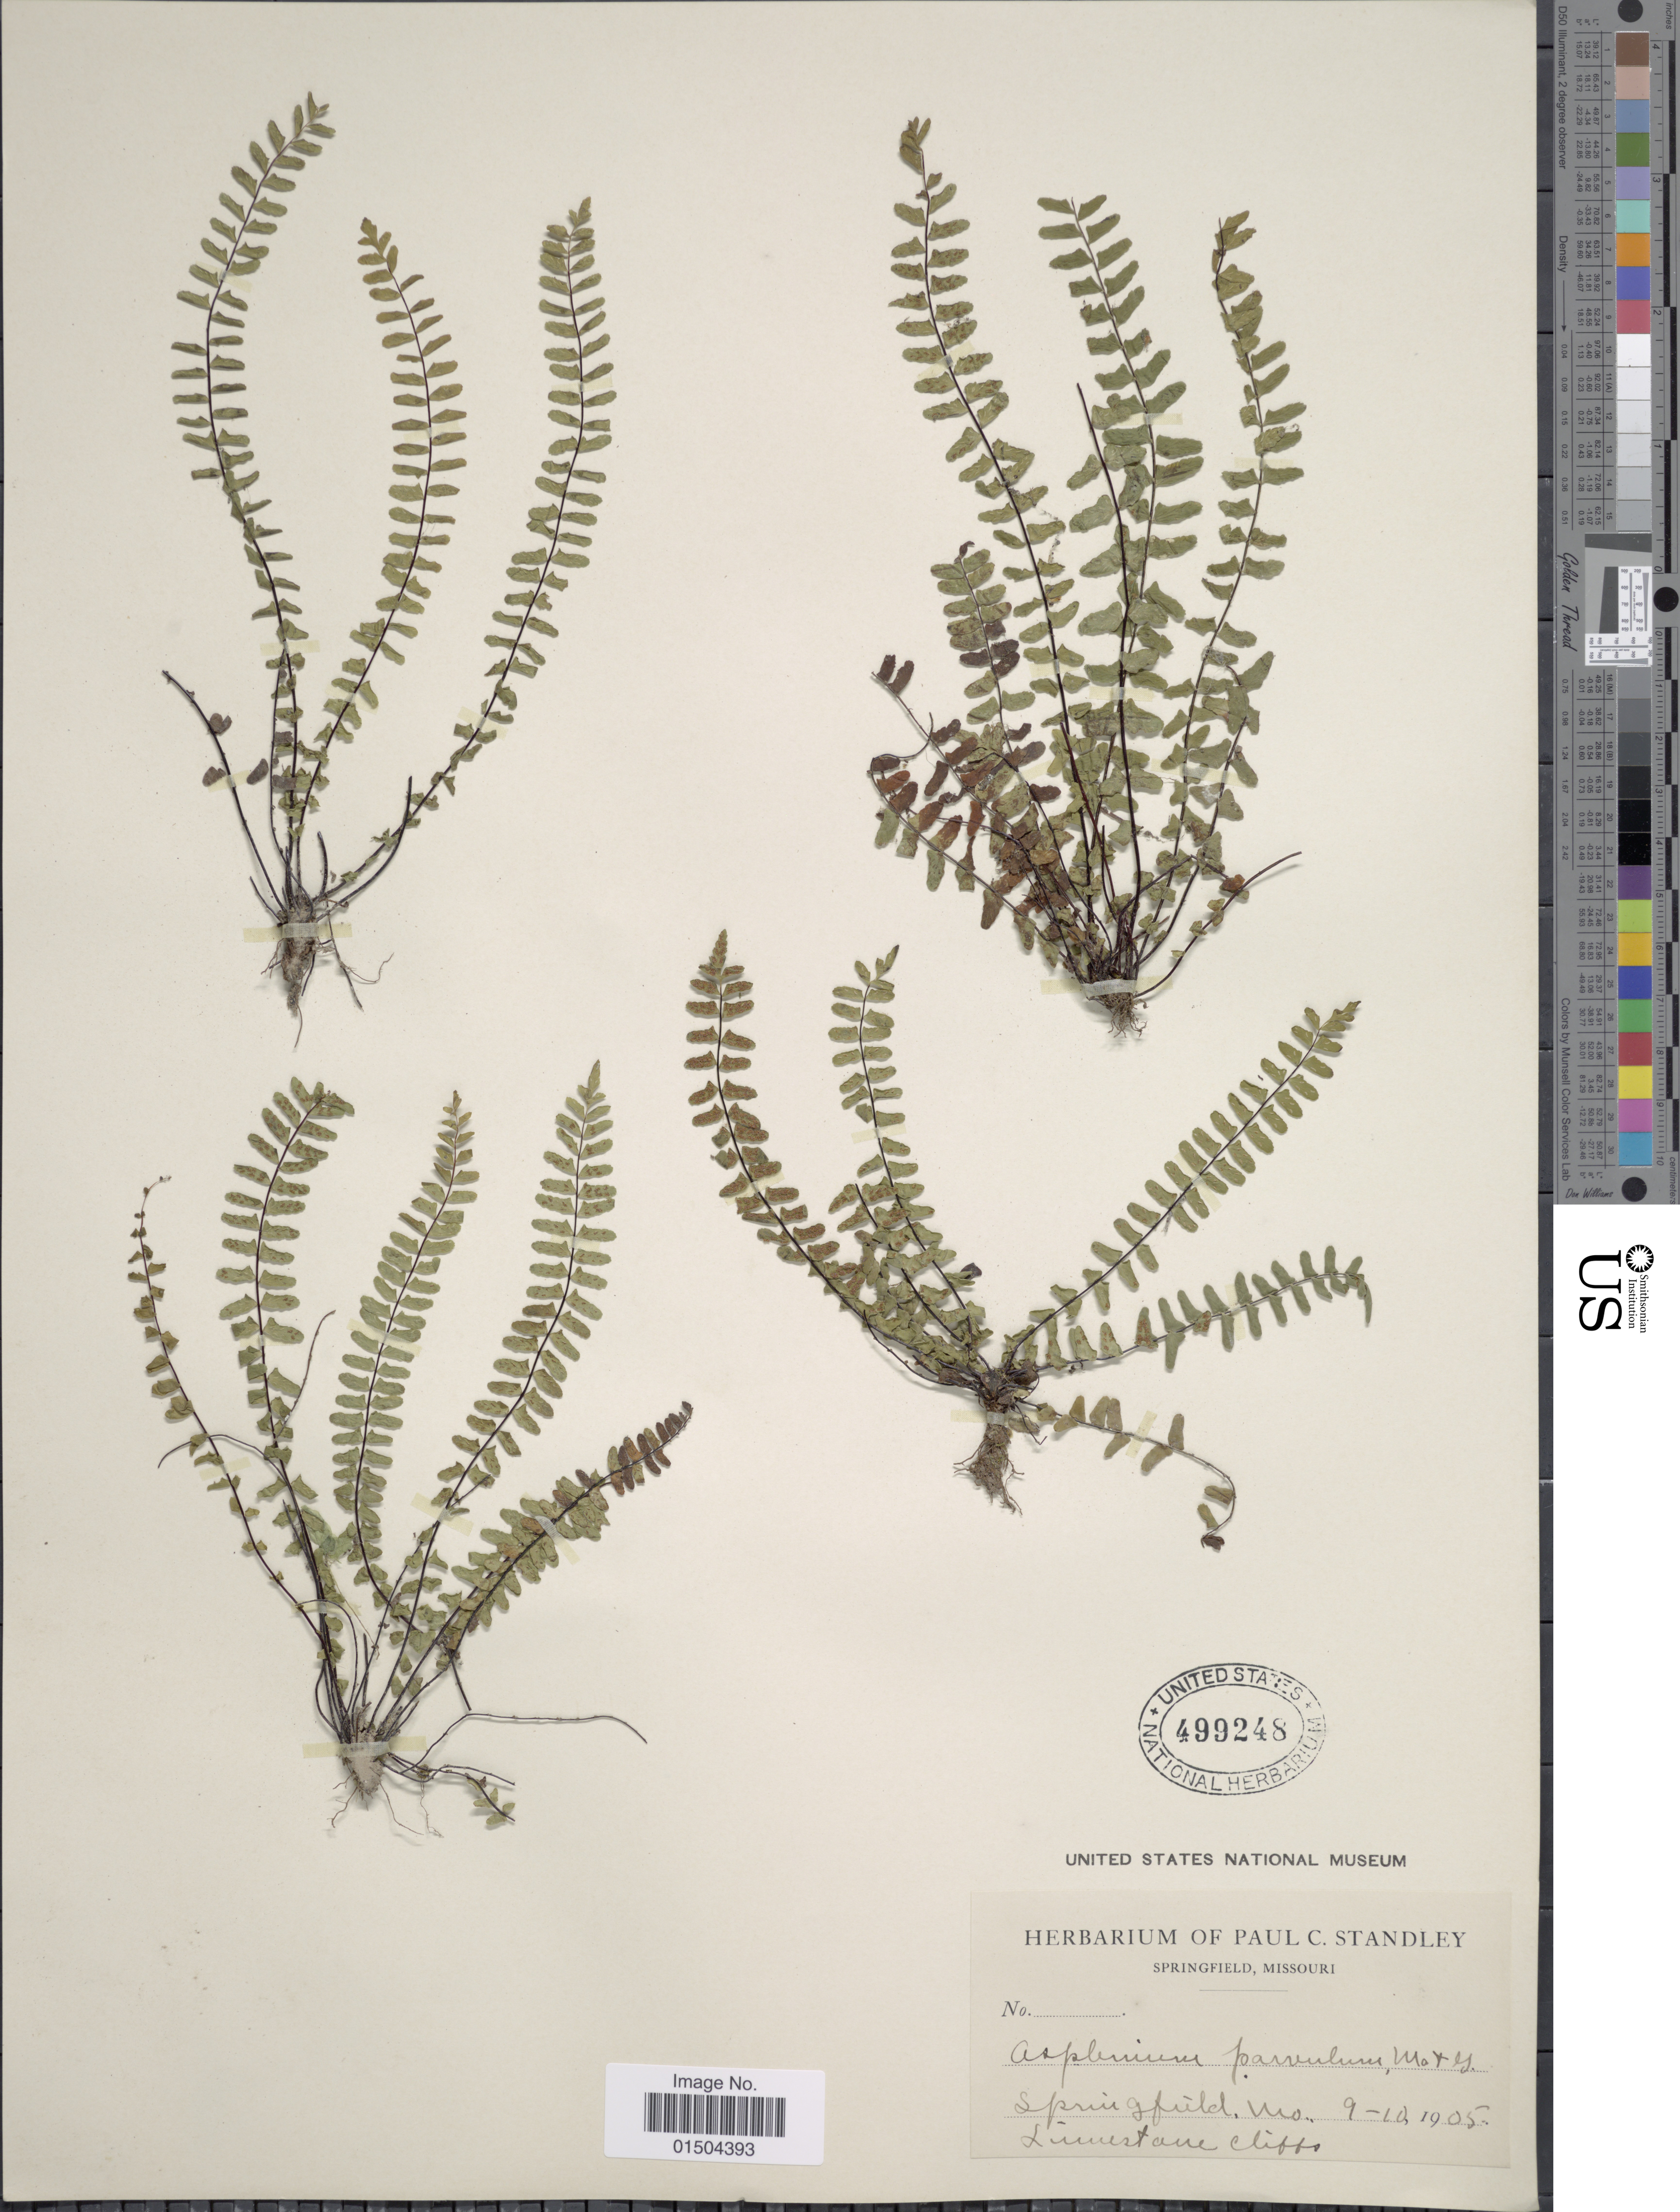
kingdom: Plantae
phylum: Tracheophyta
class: Polypodiopsida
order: Polypodiales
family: Aspleniaceae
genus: Asplenium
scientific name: Asplenium resiliens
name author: Kunze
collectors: ex herb. Paul C. Standley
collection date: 1905-09-10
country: United States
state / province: Missouri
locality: Springfield.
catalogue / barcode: US 499248